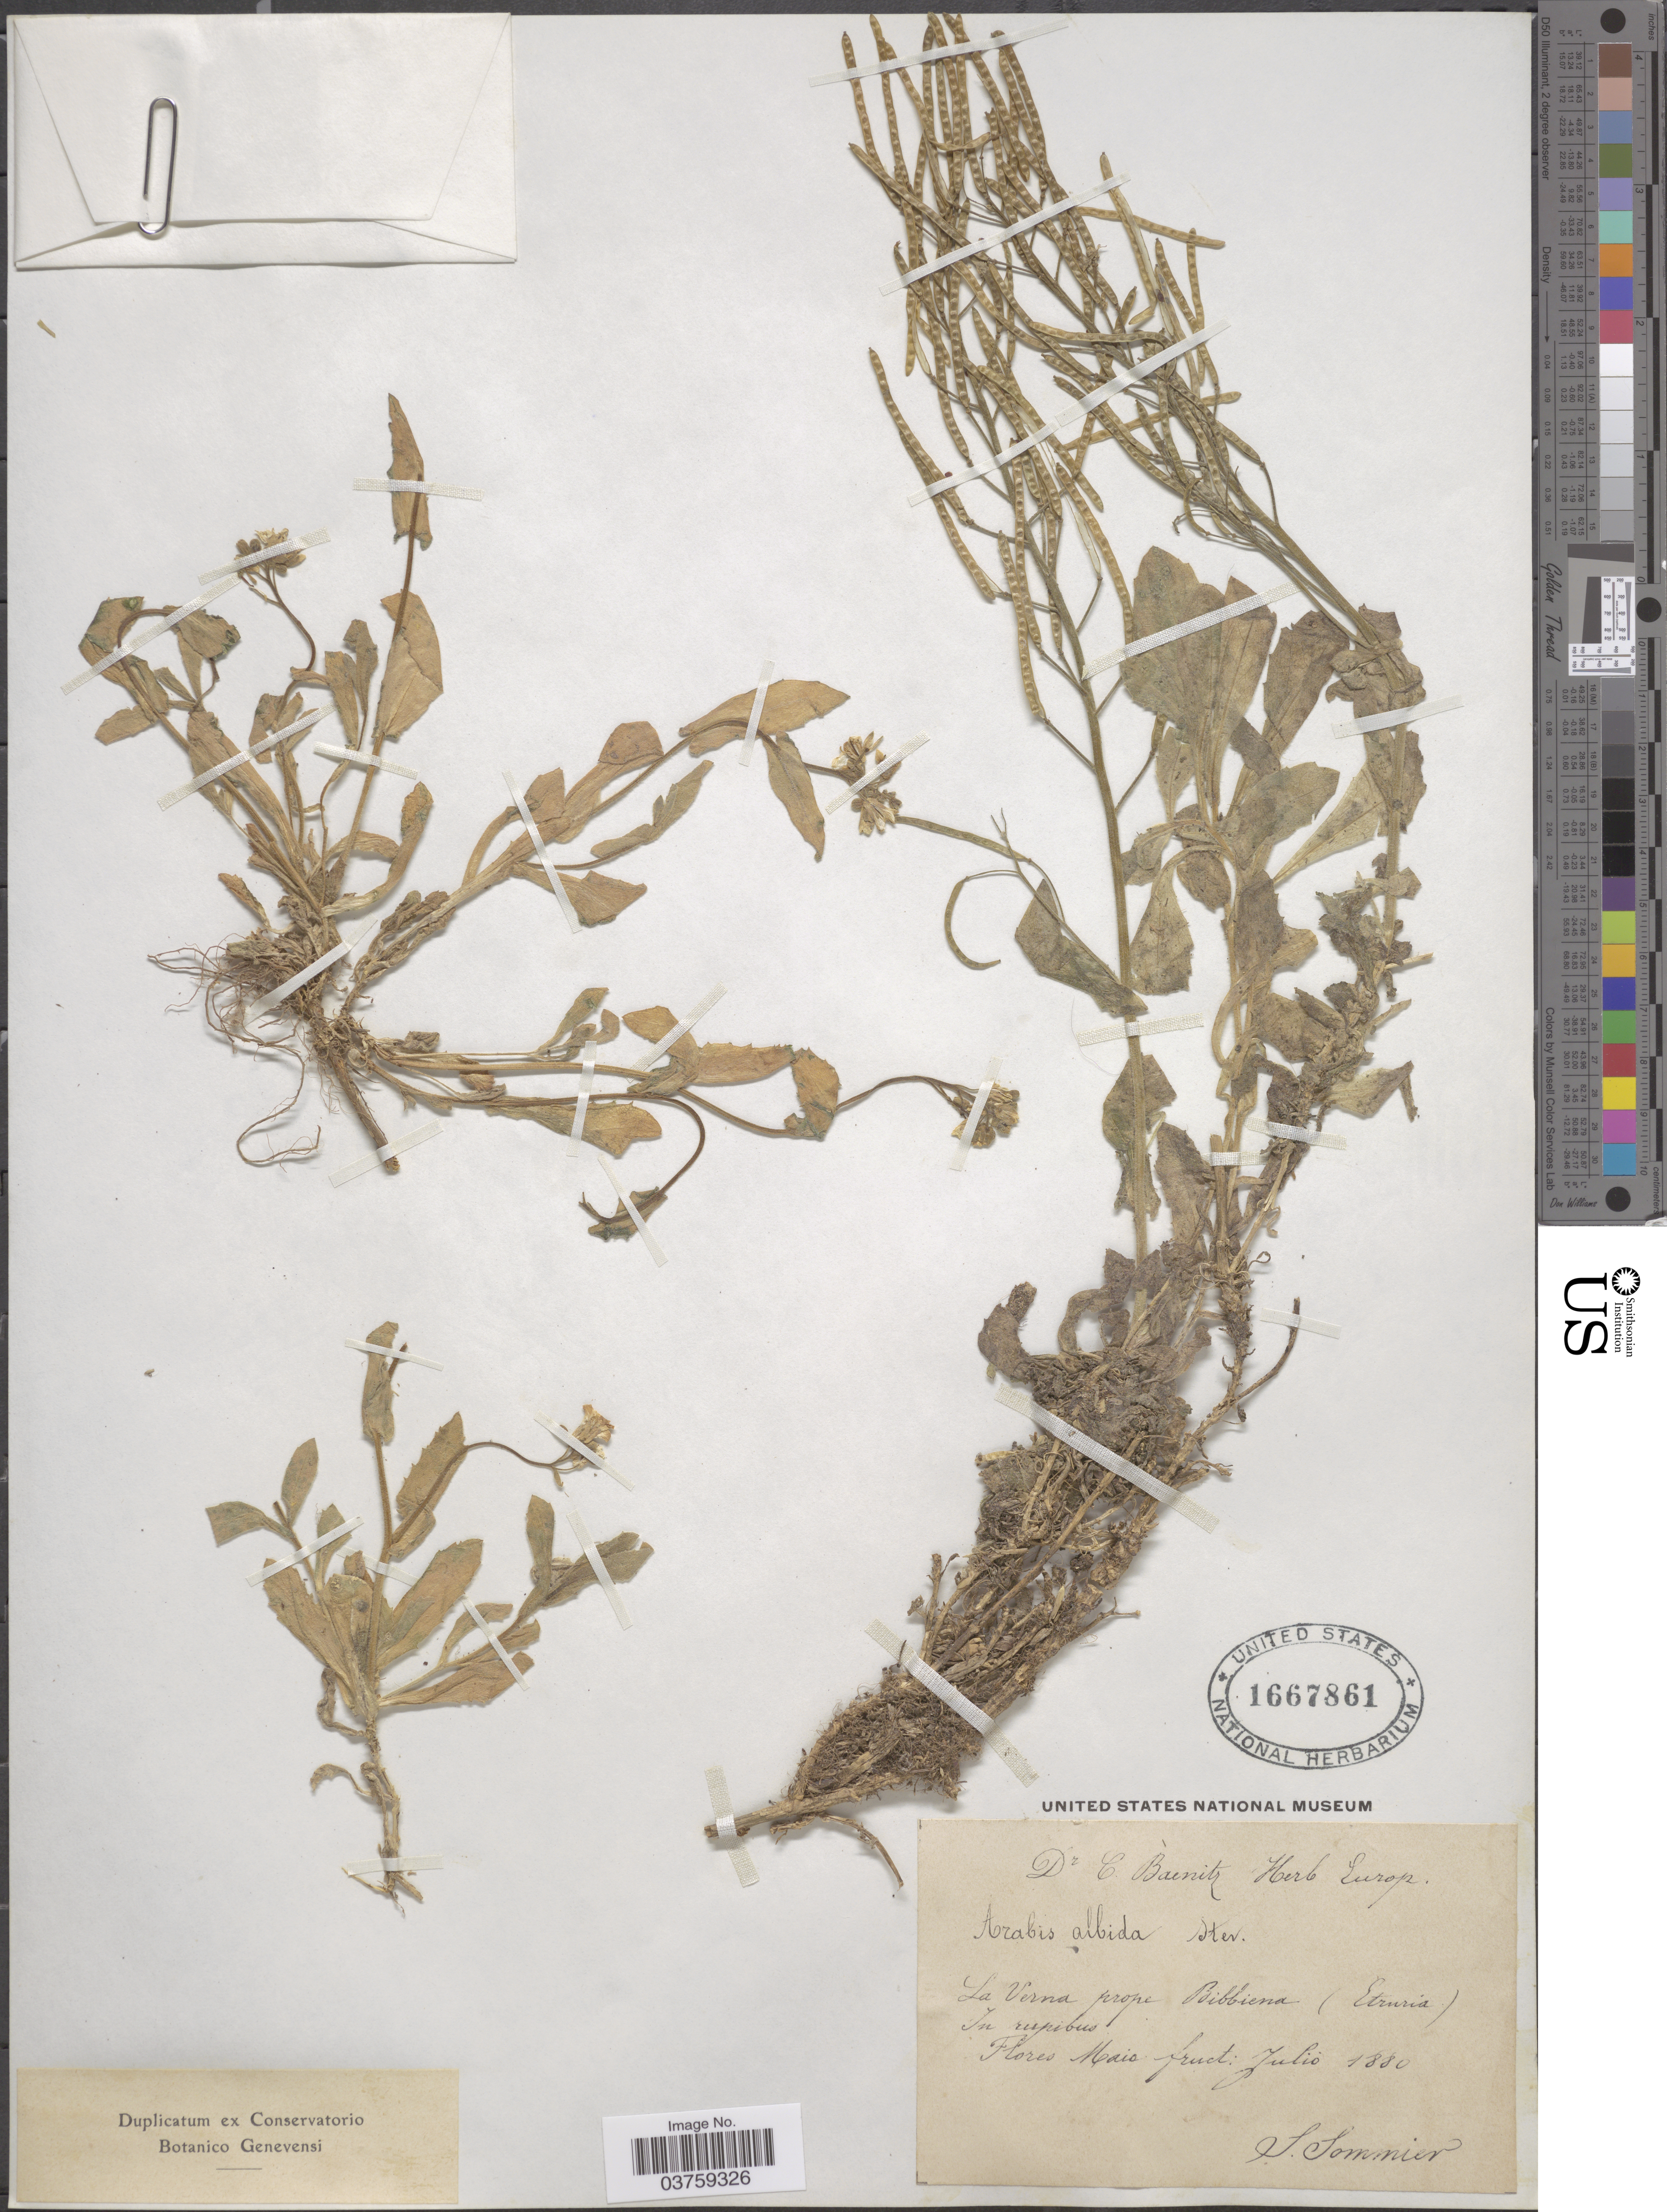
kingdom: Plantae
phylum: Tracheophyta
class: Magnoliopsida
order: Brassicales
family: Brassicaceae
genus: Arabis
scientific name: Arabis albida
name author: Steven ex Fisch.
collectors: S. Sommier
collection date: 1880-05/1880-07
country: Italy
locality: La Verna prope Bibbiena (Etruria). In rupibus.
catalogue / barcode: US 1667861